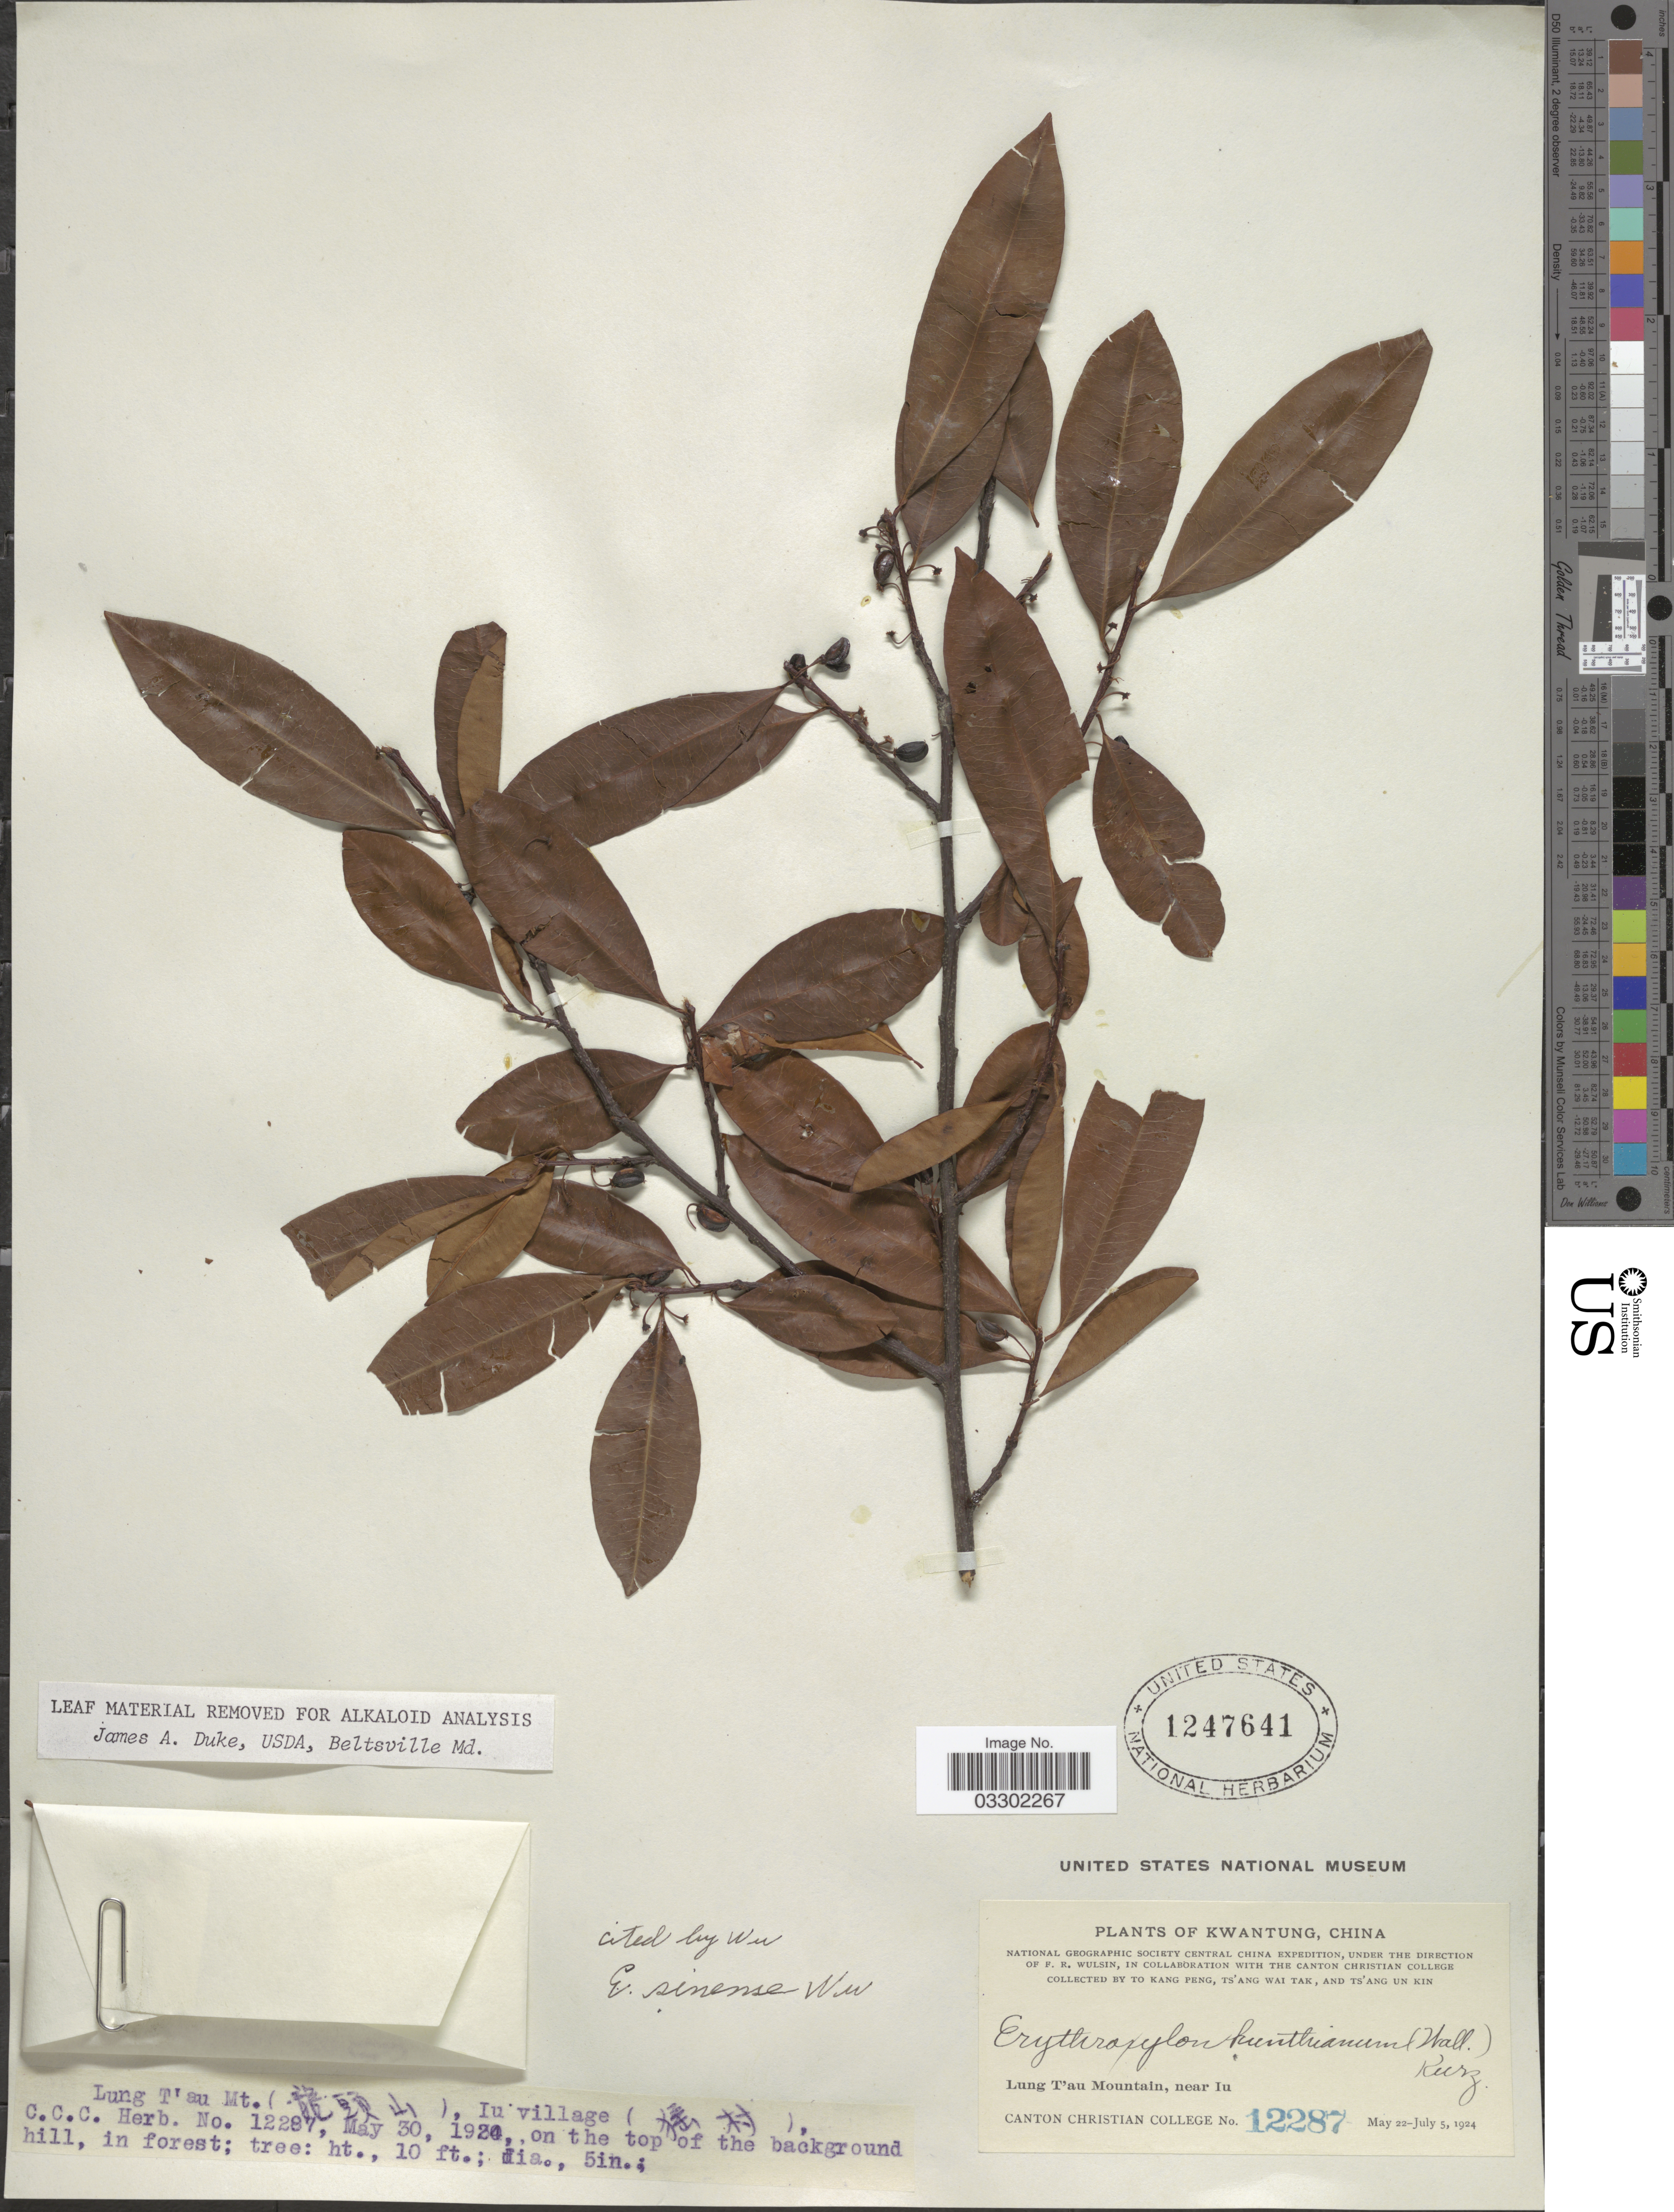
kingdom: Plantae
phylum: Tracheophyta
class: Magnoliopsida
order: Malpighiales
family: Erythroxylaceae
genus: Erythroxylum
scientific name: Erythroxylum sinense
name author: Y.C. Wu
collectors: T. K. Peng, W. T. Tsang & Ts' Ang Un Kin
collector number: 12287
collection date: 1924-05-30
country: China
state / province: Guangdong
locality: Kwantung, Lun T'au Mountain, near Iu village.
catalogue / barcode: US 1247641